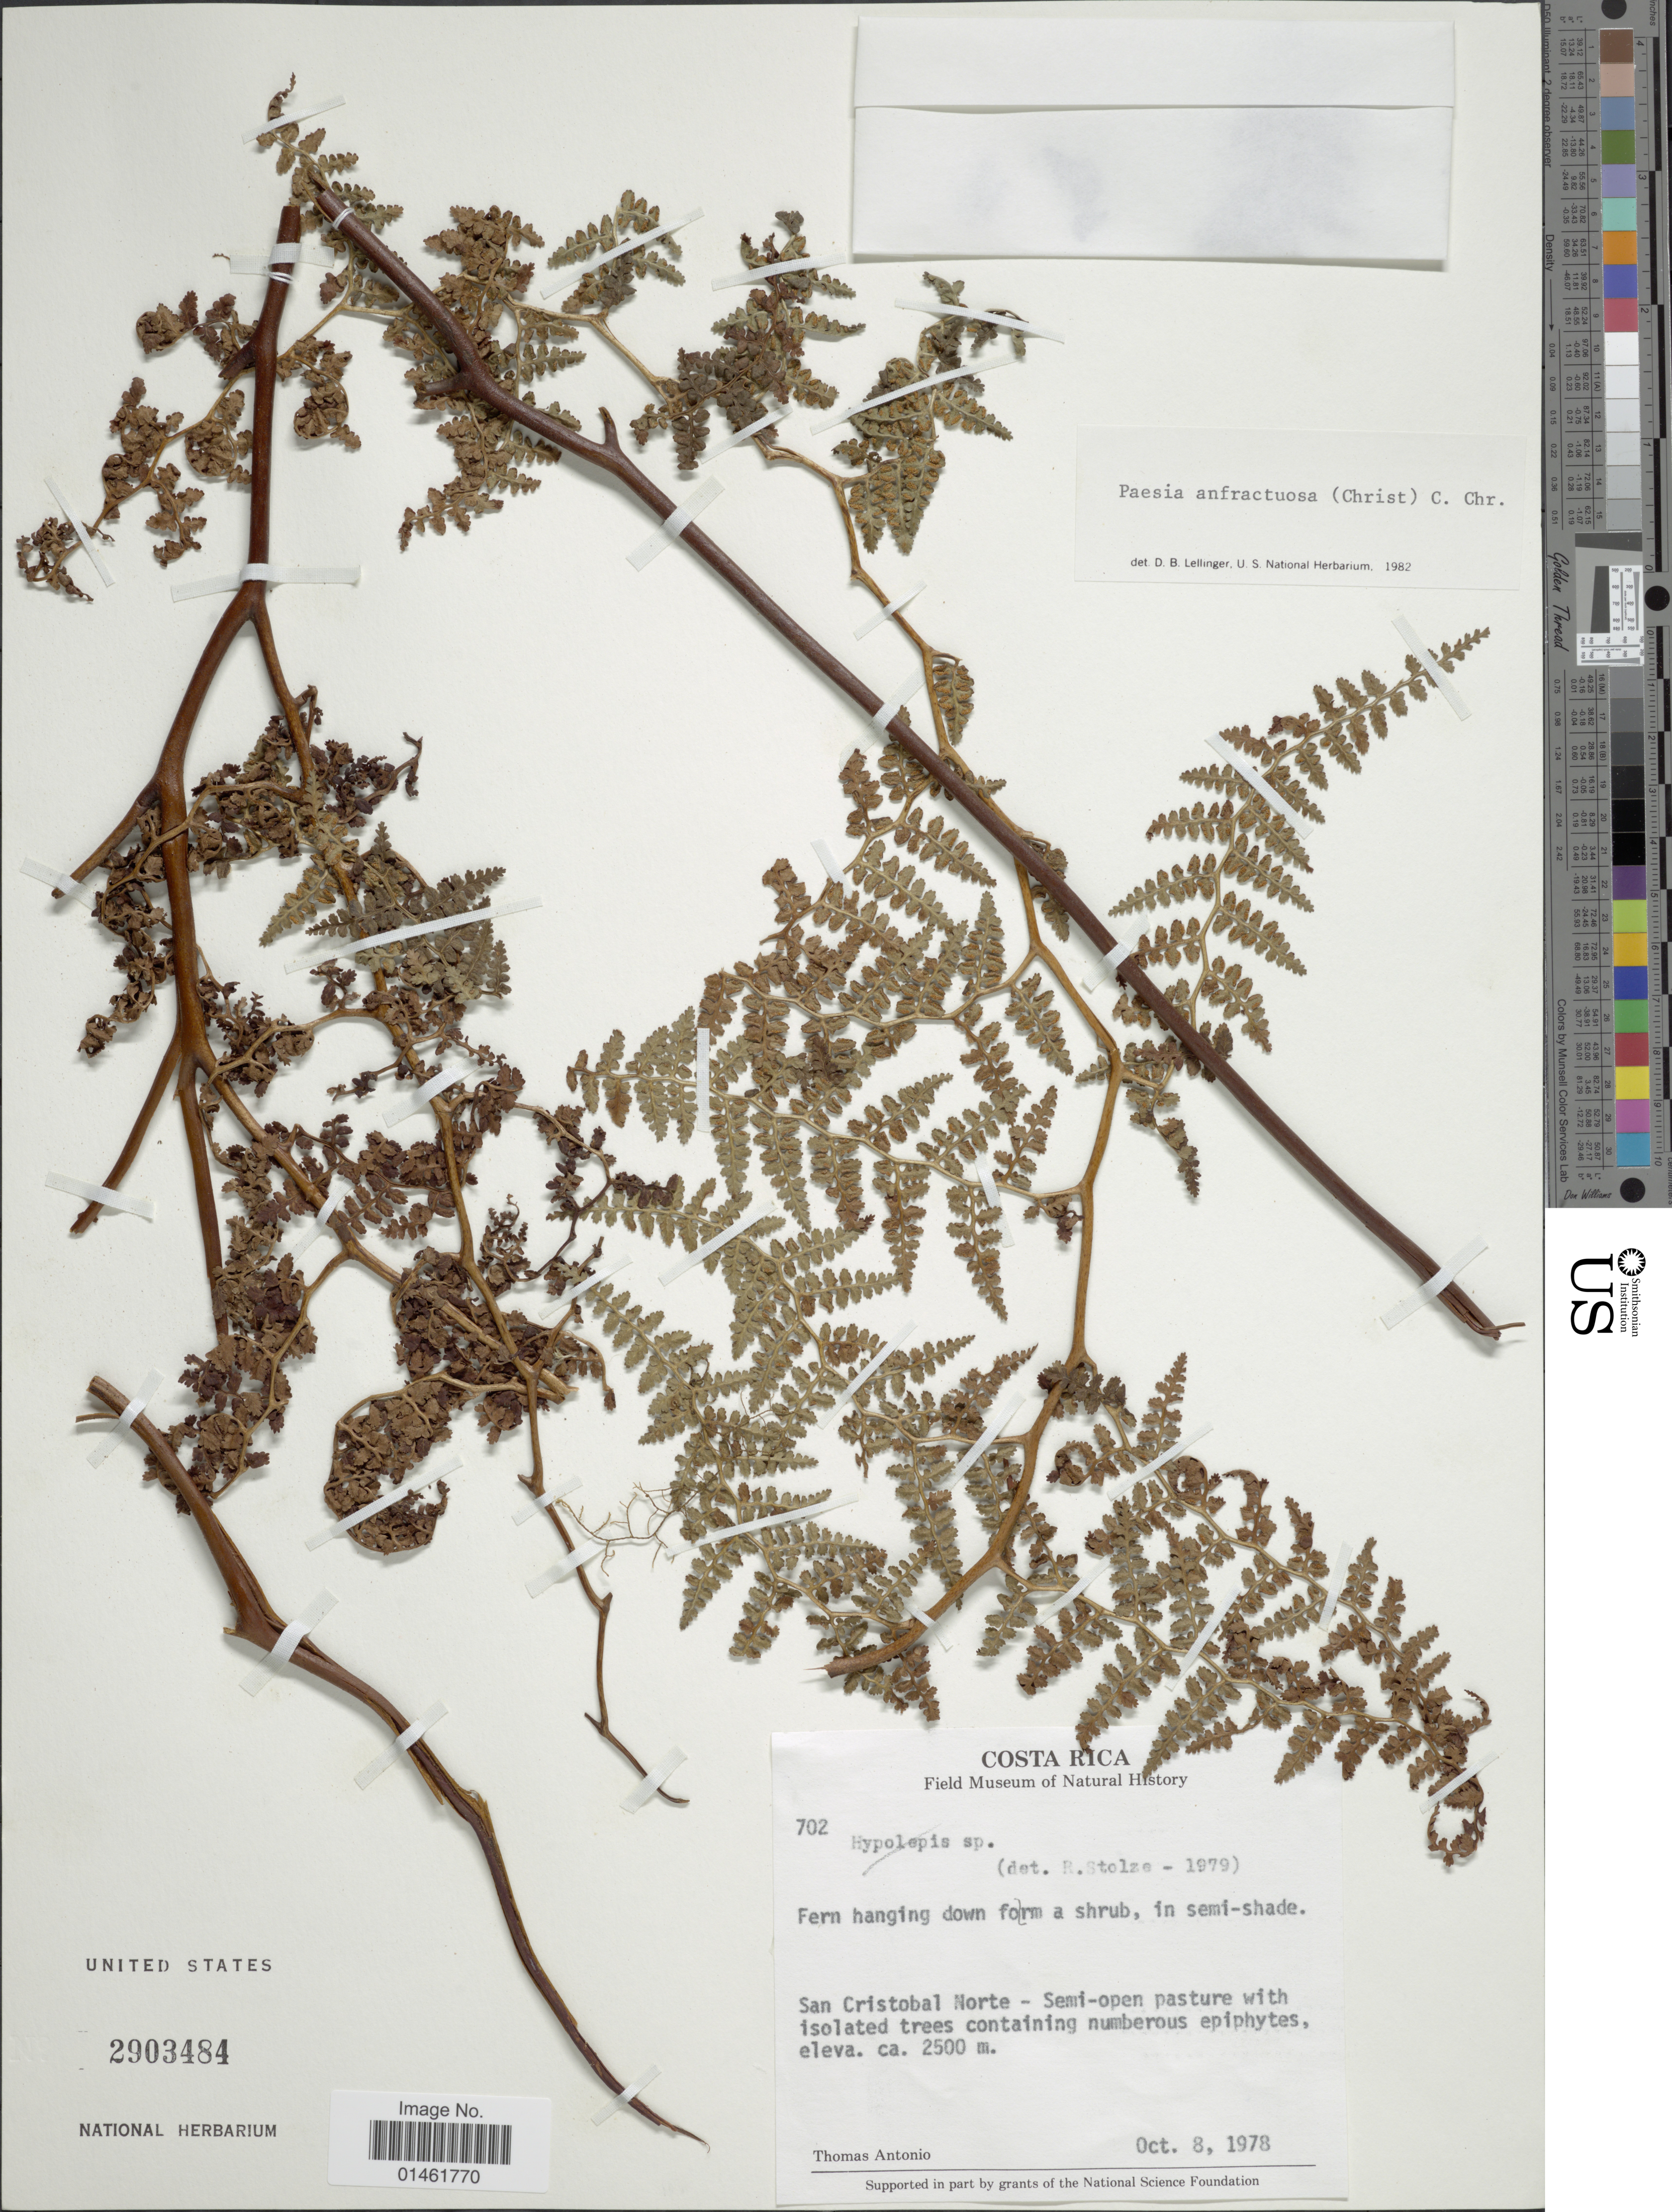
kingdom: Plantae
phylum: Tracheophyta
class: Polypodiopsida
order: Polypodiales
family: Dennstaedtiaceae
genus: Paesia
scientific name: Paesia anfractuosa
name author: (Christ) C. Chr.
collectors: T. Antonio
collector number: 702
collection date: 1978-10-08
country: Costa Rica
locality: San Cristobal Norte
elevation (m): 2500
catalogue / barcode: US 2903484